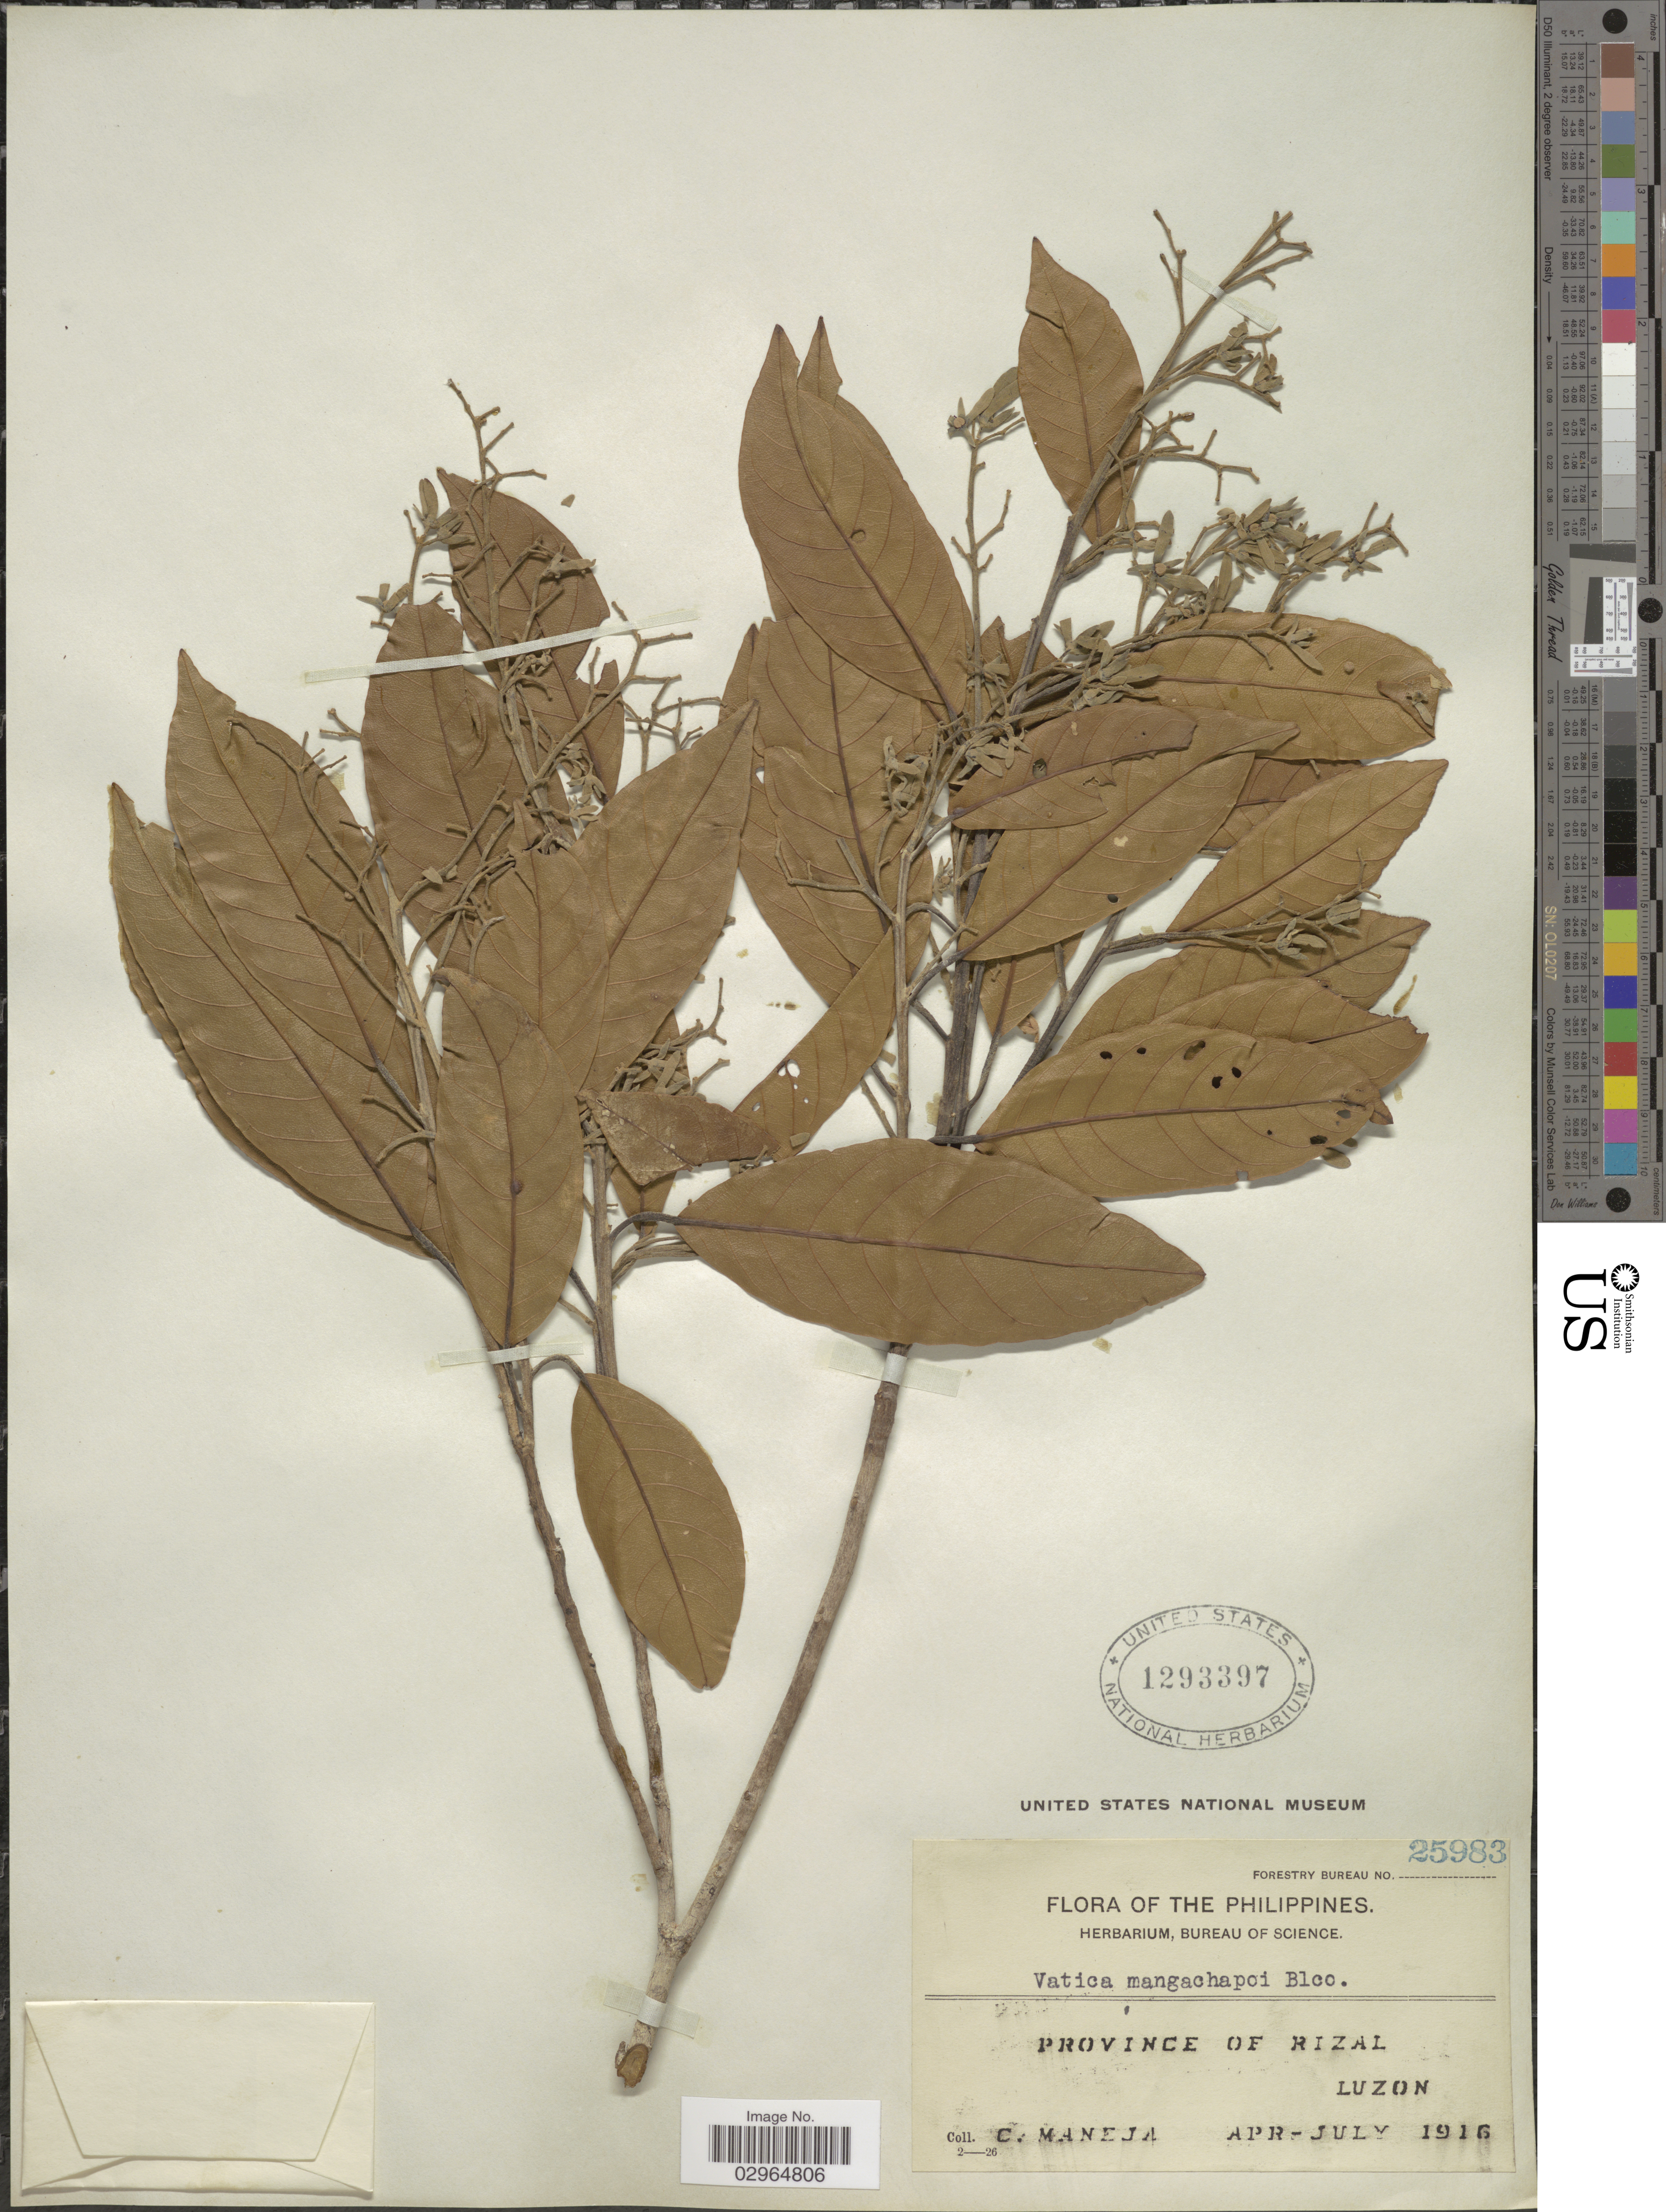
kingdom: Plantae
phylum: Tracheophyta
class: Magnoliopsida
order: Malvales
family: Dipterocarpaceae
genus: Vatica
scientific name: Vatica mangachapoi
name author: Blanco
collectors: C. Maneja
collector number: Forestry Bureau 25983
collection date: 1916-04/1916-07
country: Philippines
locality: Province of Rizal. Luzon.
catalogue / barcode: US 1293397